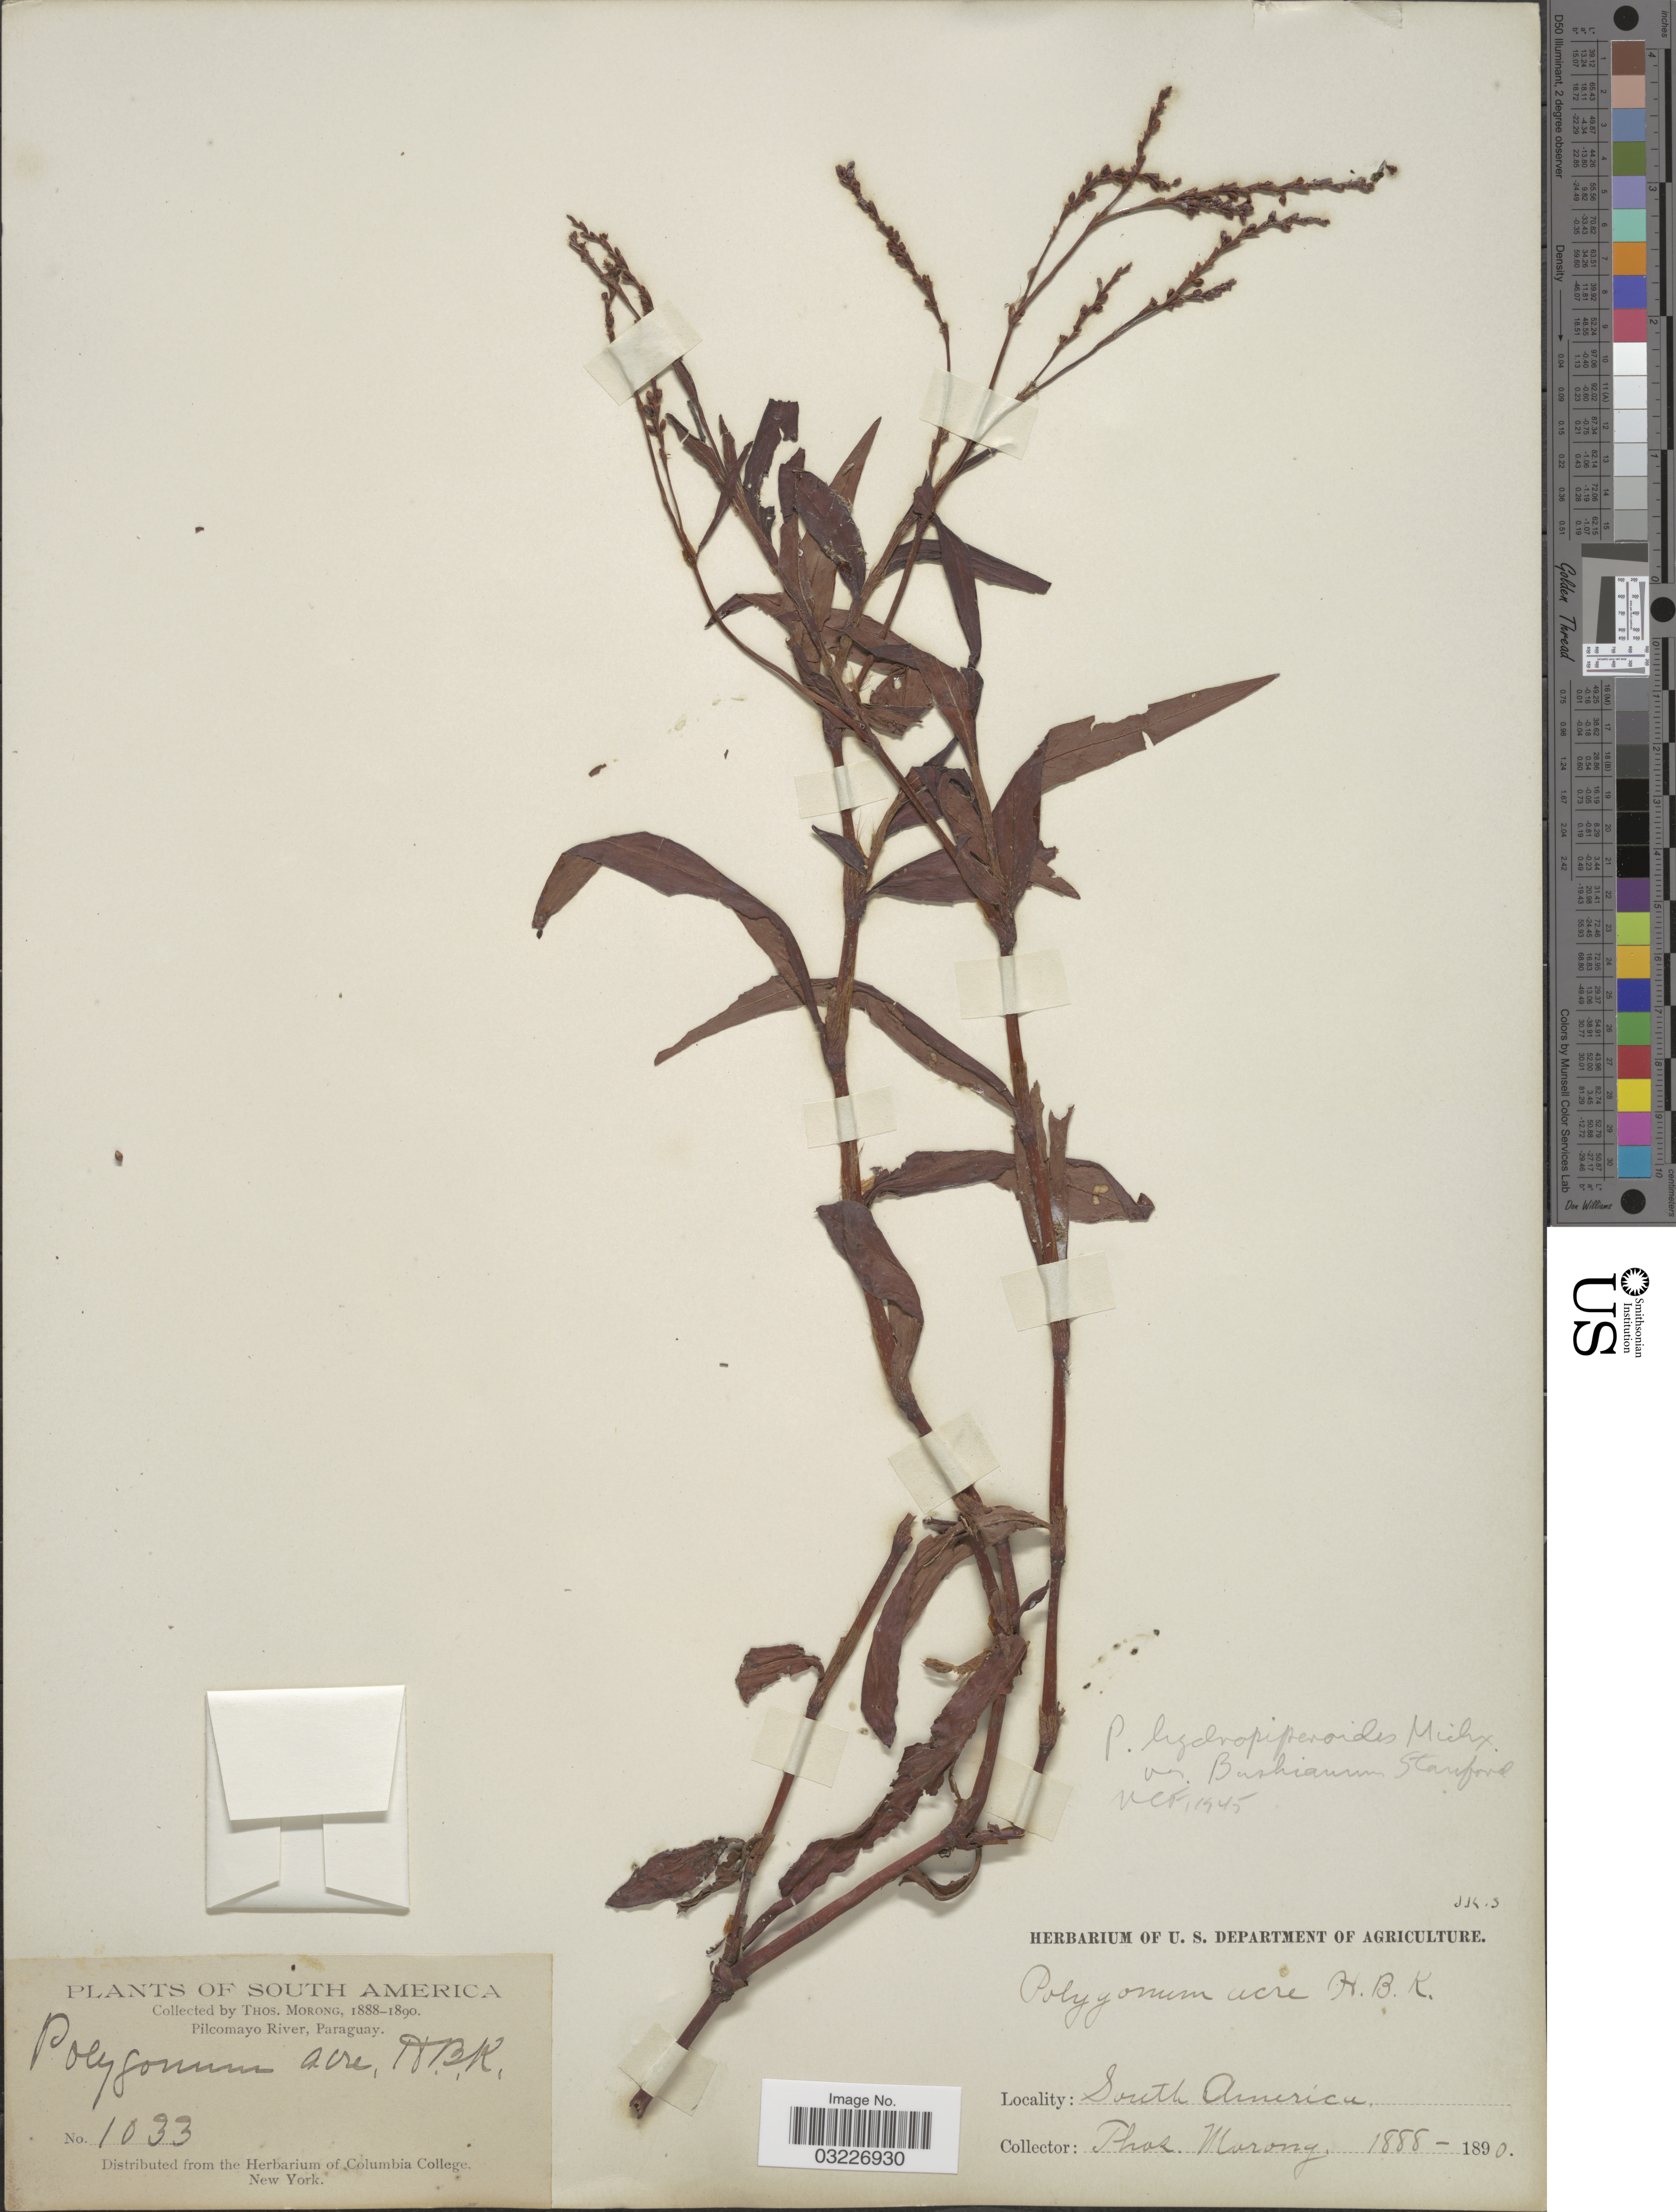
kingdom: Plantae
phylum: Tracheophyta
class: Magnoliopsida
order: Caryophyllales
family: Polygonaceae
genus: Polygonum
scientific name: Polygonum hydropiperoides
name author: Michx.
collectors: ex herb. T. Morong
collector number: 1033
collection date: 1888/1890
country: Paraguay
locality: Pilcomayo River.